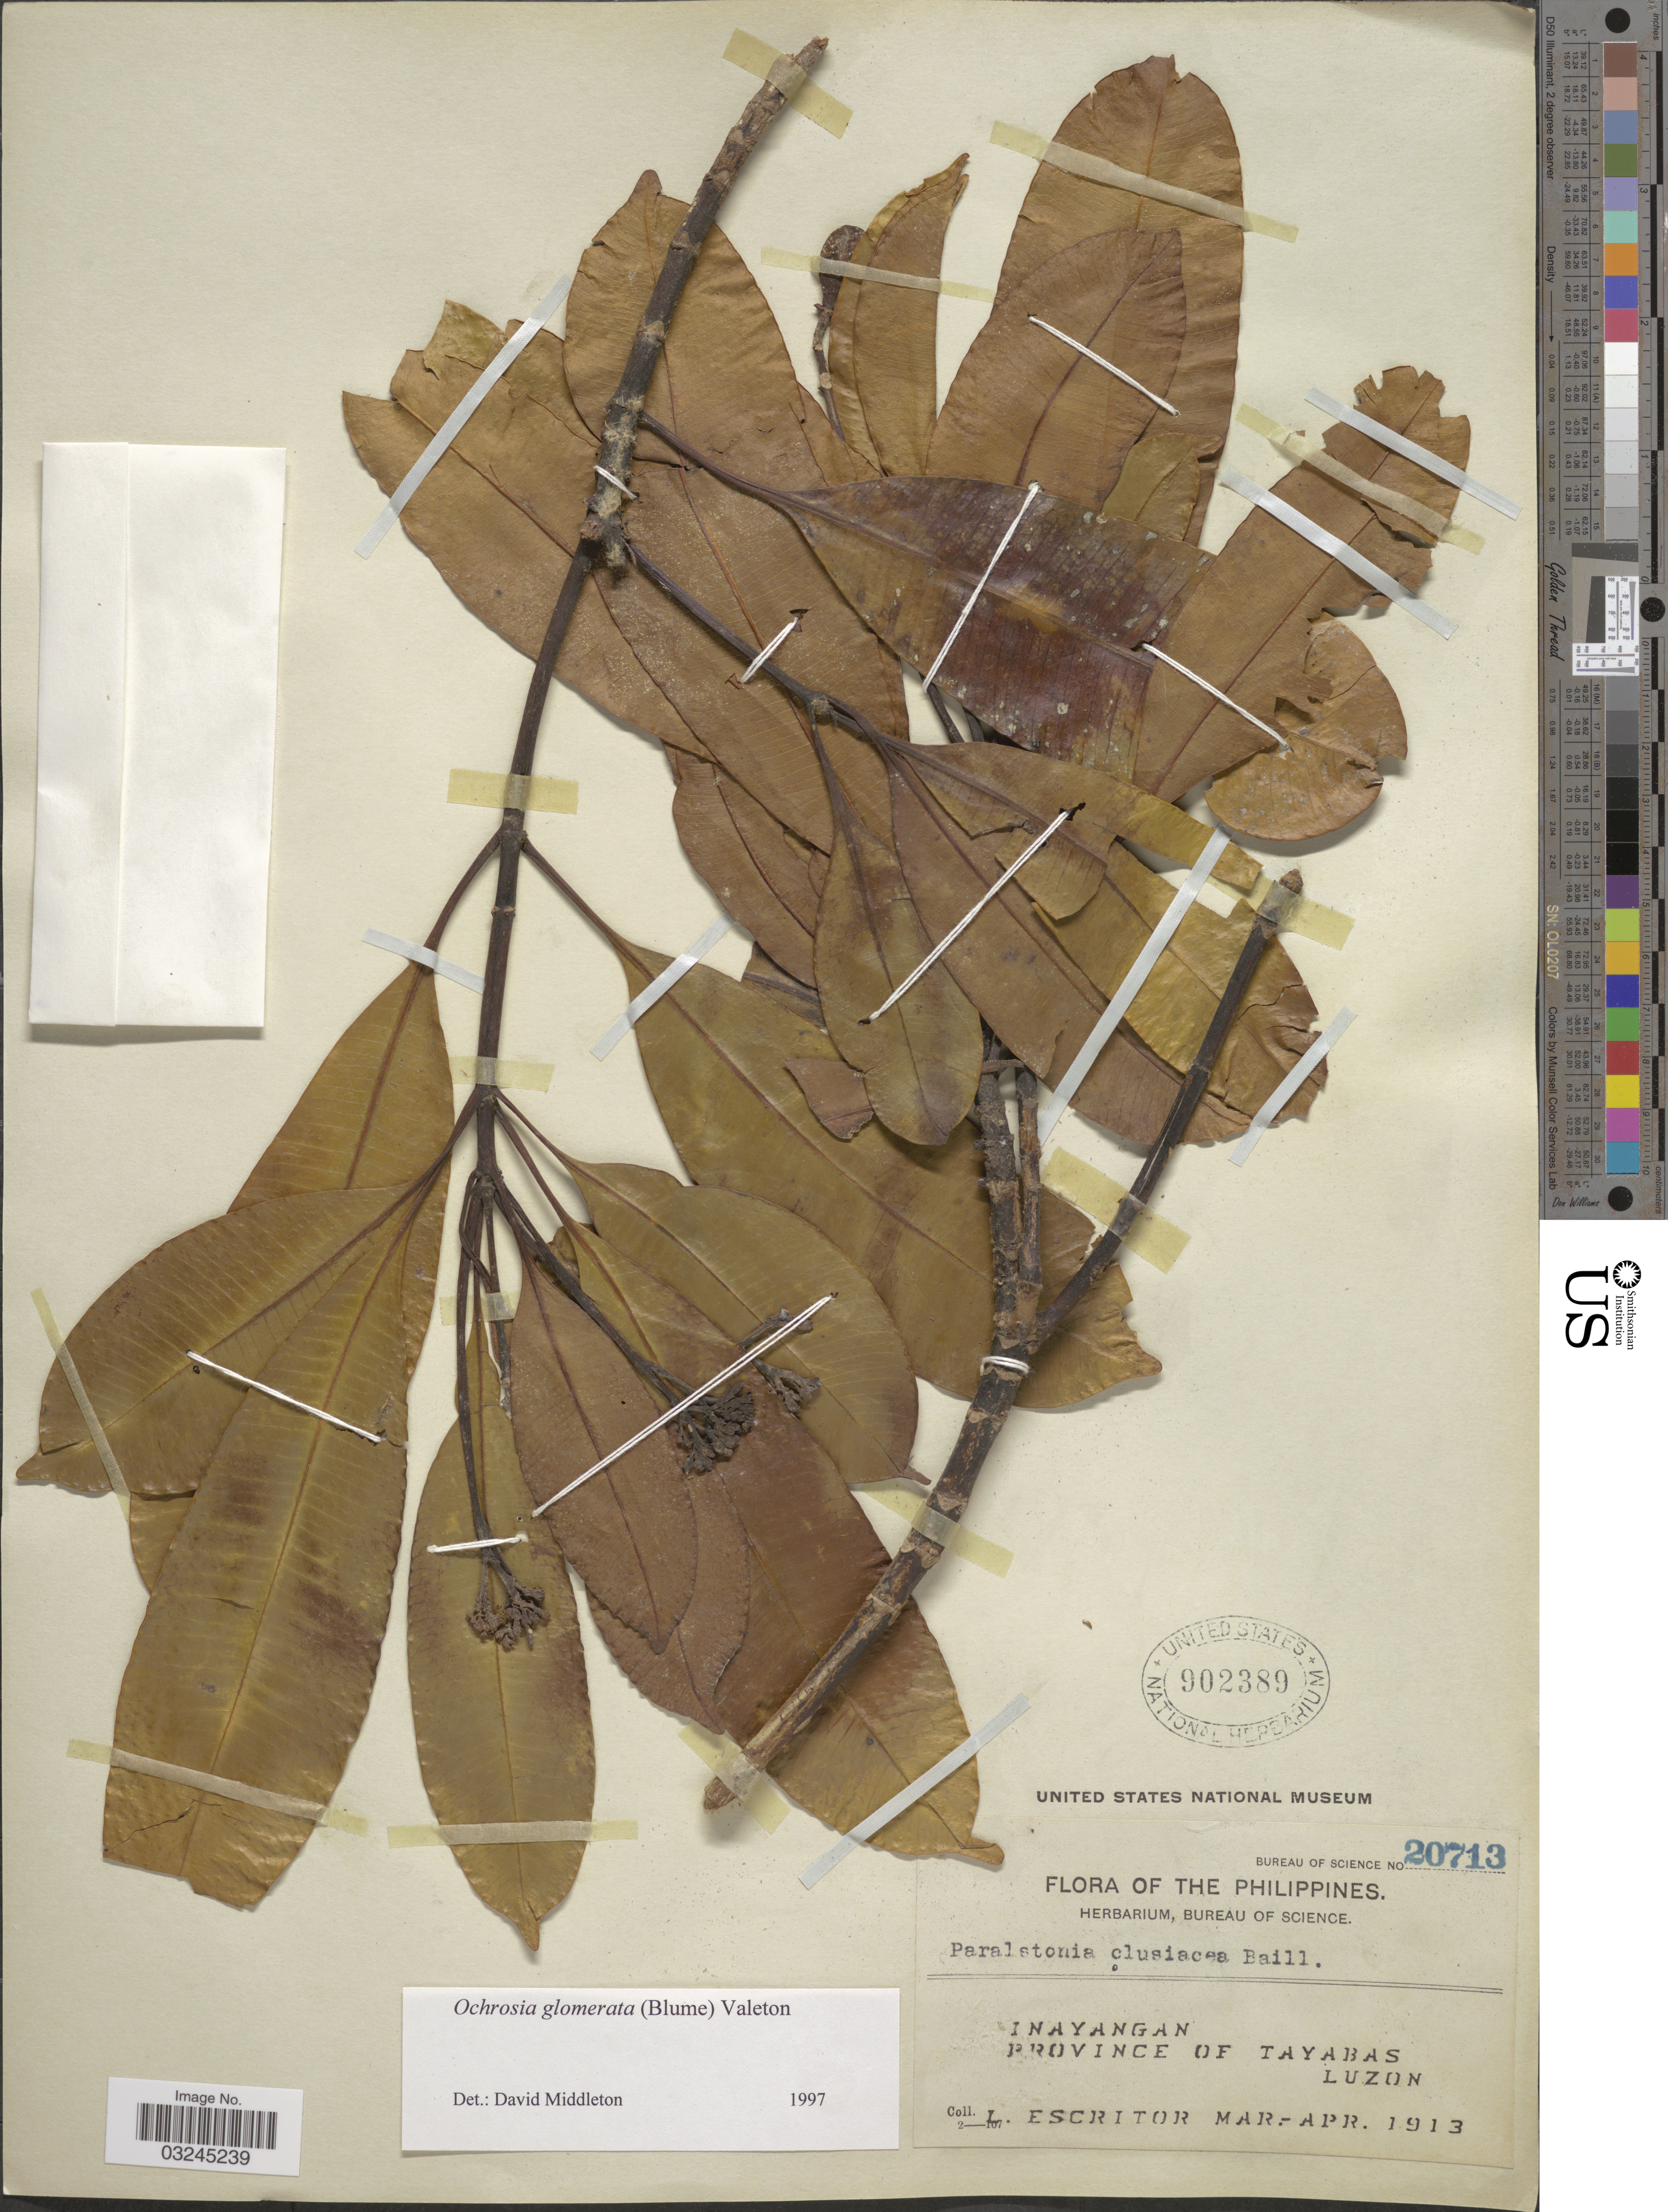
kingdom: Plantae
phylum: Tracheophyta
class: Magnoliopsida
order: Gentianales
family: Apocynaceae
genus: Ochrosia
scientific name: Ochrosia glomerata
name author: (Blume) F. Muell.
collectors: L. Escritor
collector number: Bureau of Science 20713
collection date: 1913-03/1913-04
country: Philippines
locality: Inayangan. Province of Tayabas. Luzon.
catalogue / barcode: US 902389